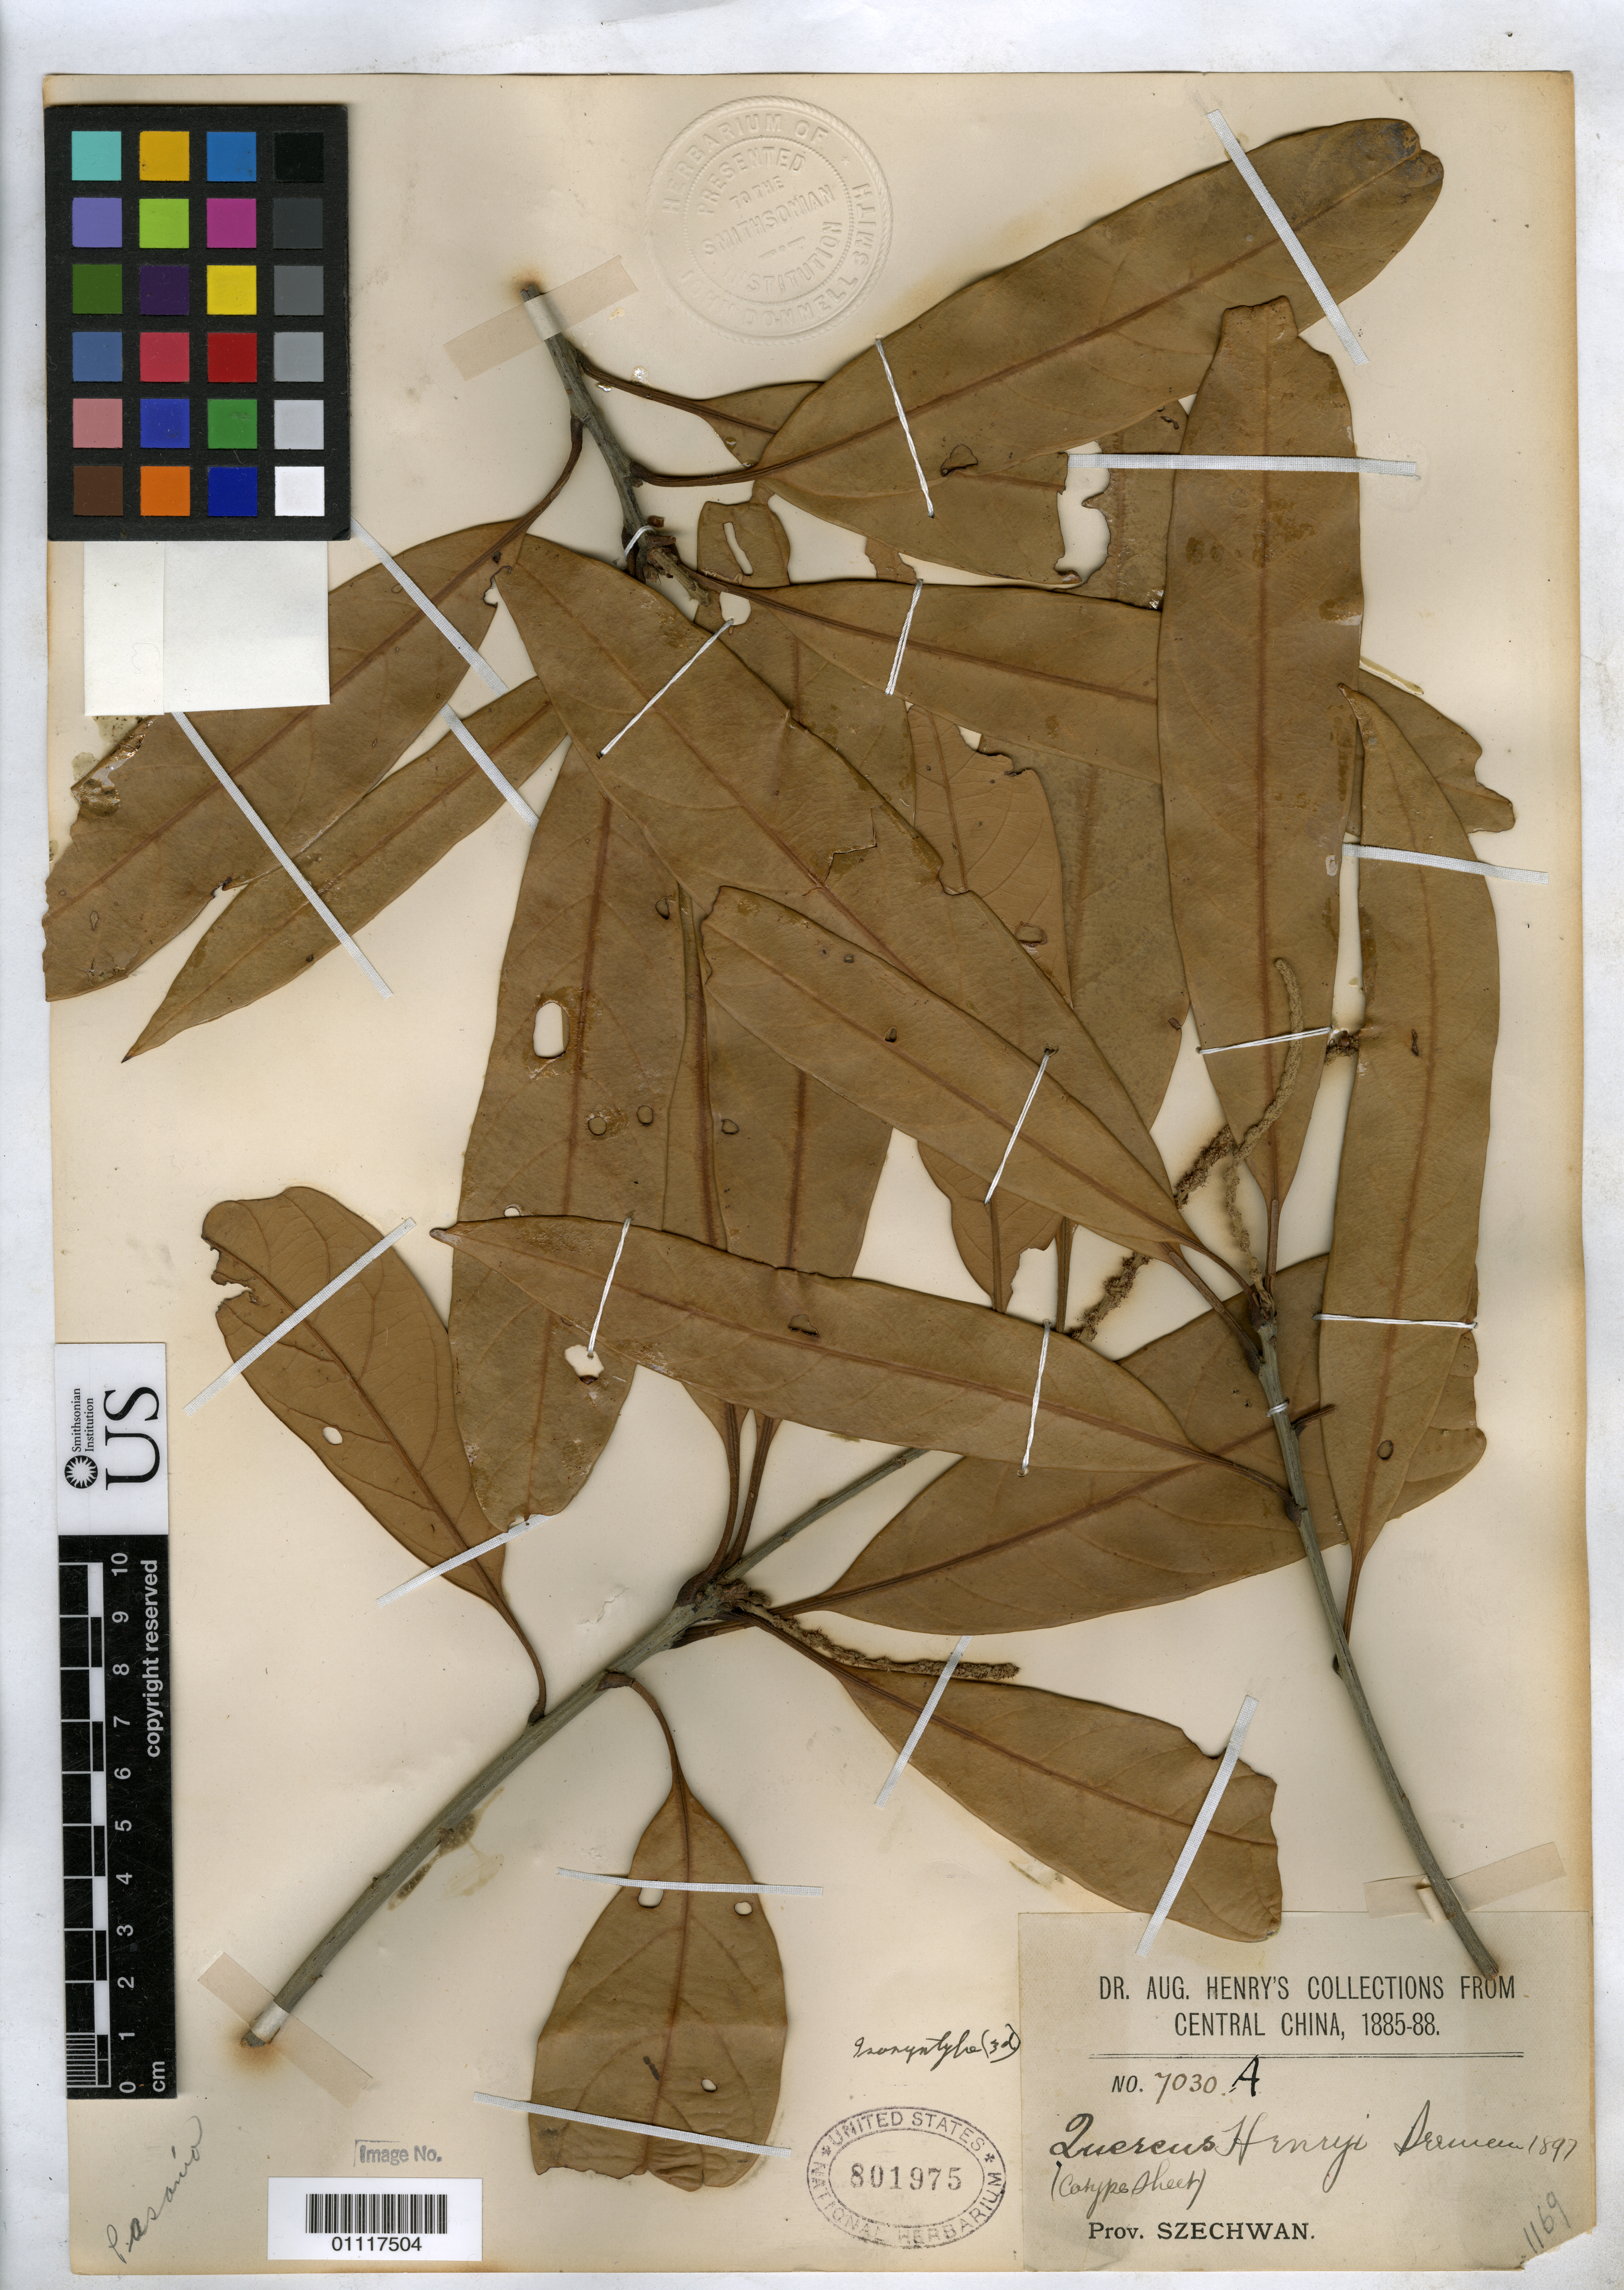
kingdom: Plantae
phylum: Tracheophyta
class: Magnoliopsida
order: Fagales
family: Fagaceae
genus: Quercus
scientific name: Quercus henryi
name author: Seemen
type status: Isosyntype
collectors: A. Henry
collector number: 7030 A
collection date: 1885/1888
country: China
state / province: Sichuan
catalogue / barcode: US 801975